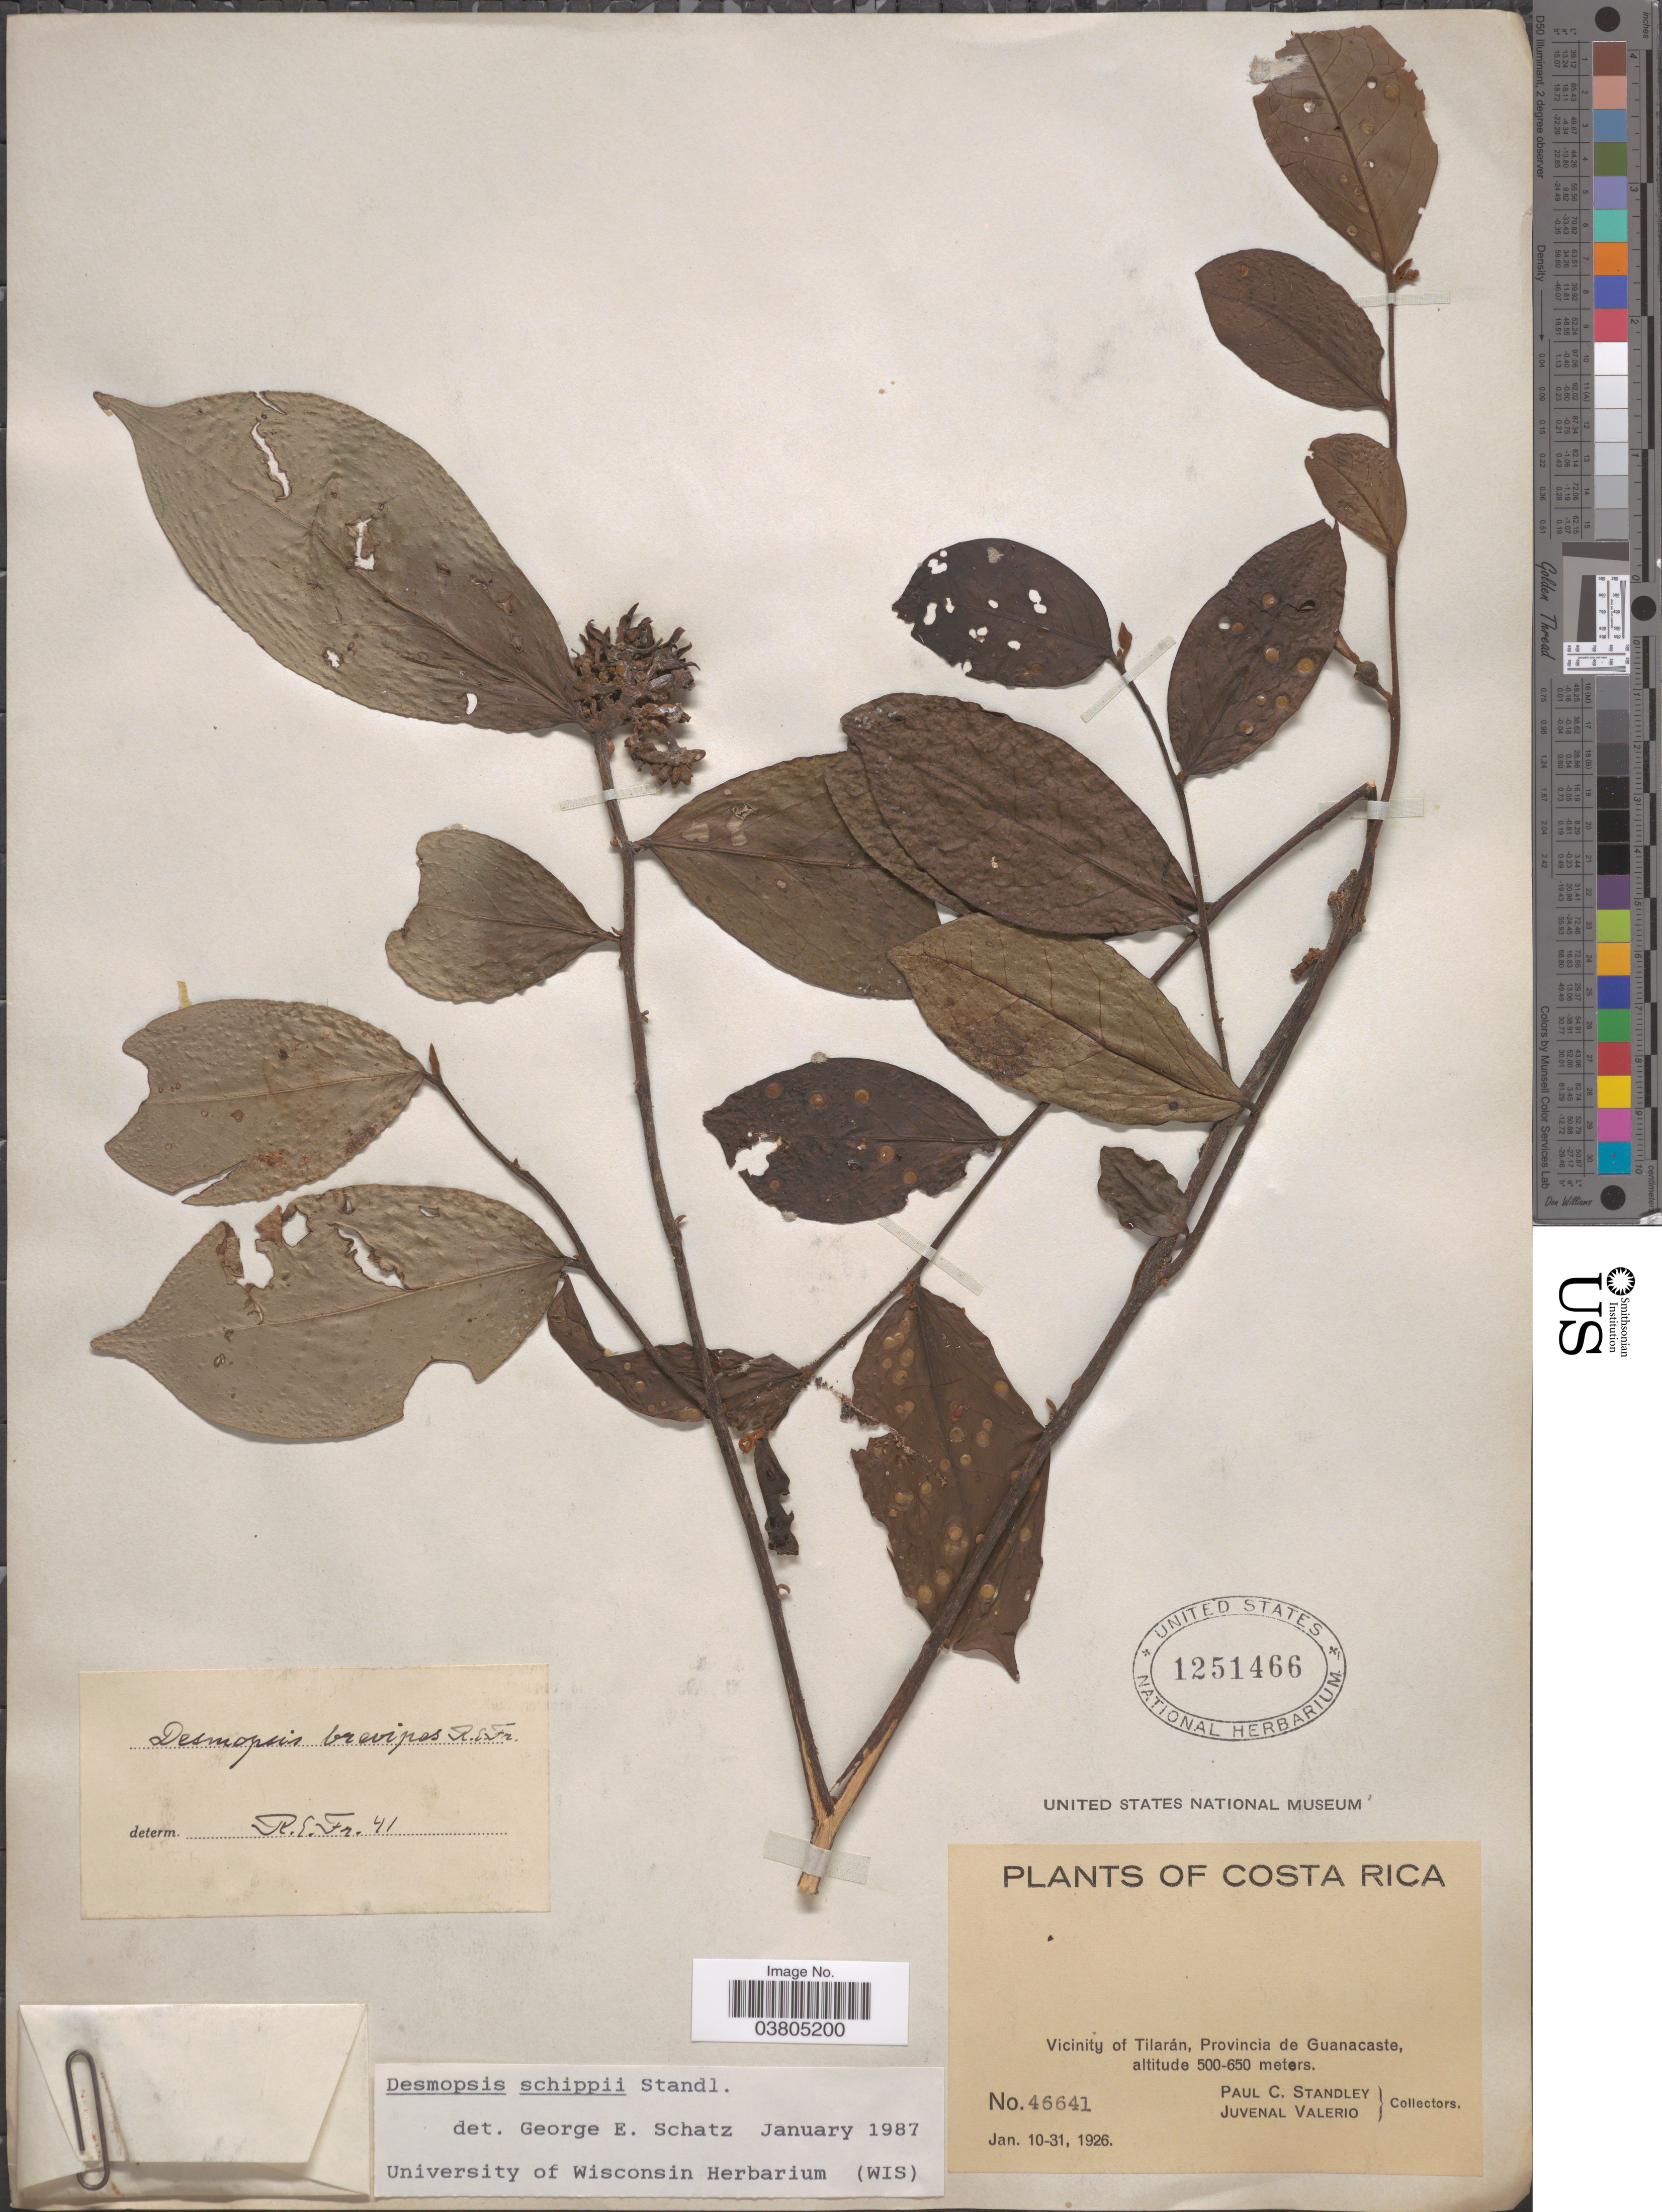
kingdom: Plantae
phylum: Tracheophyta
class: Magnoliopsida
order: Magnoliales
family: Annonaceae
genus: Desmopsis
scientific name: Desmopsis schippii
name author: Standl.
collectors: P. C. Standley & J. Valerio R.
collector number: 46641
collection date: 1926-01-10/1926-01-31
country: Costa Rica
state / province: Guanacaste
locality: Vicinity of Tilarán.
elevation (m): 500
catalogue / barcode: US 1251466